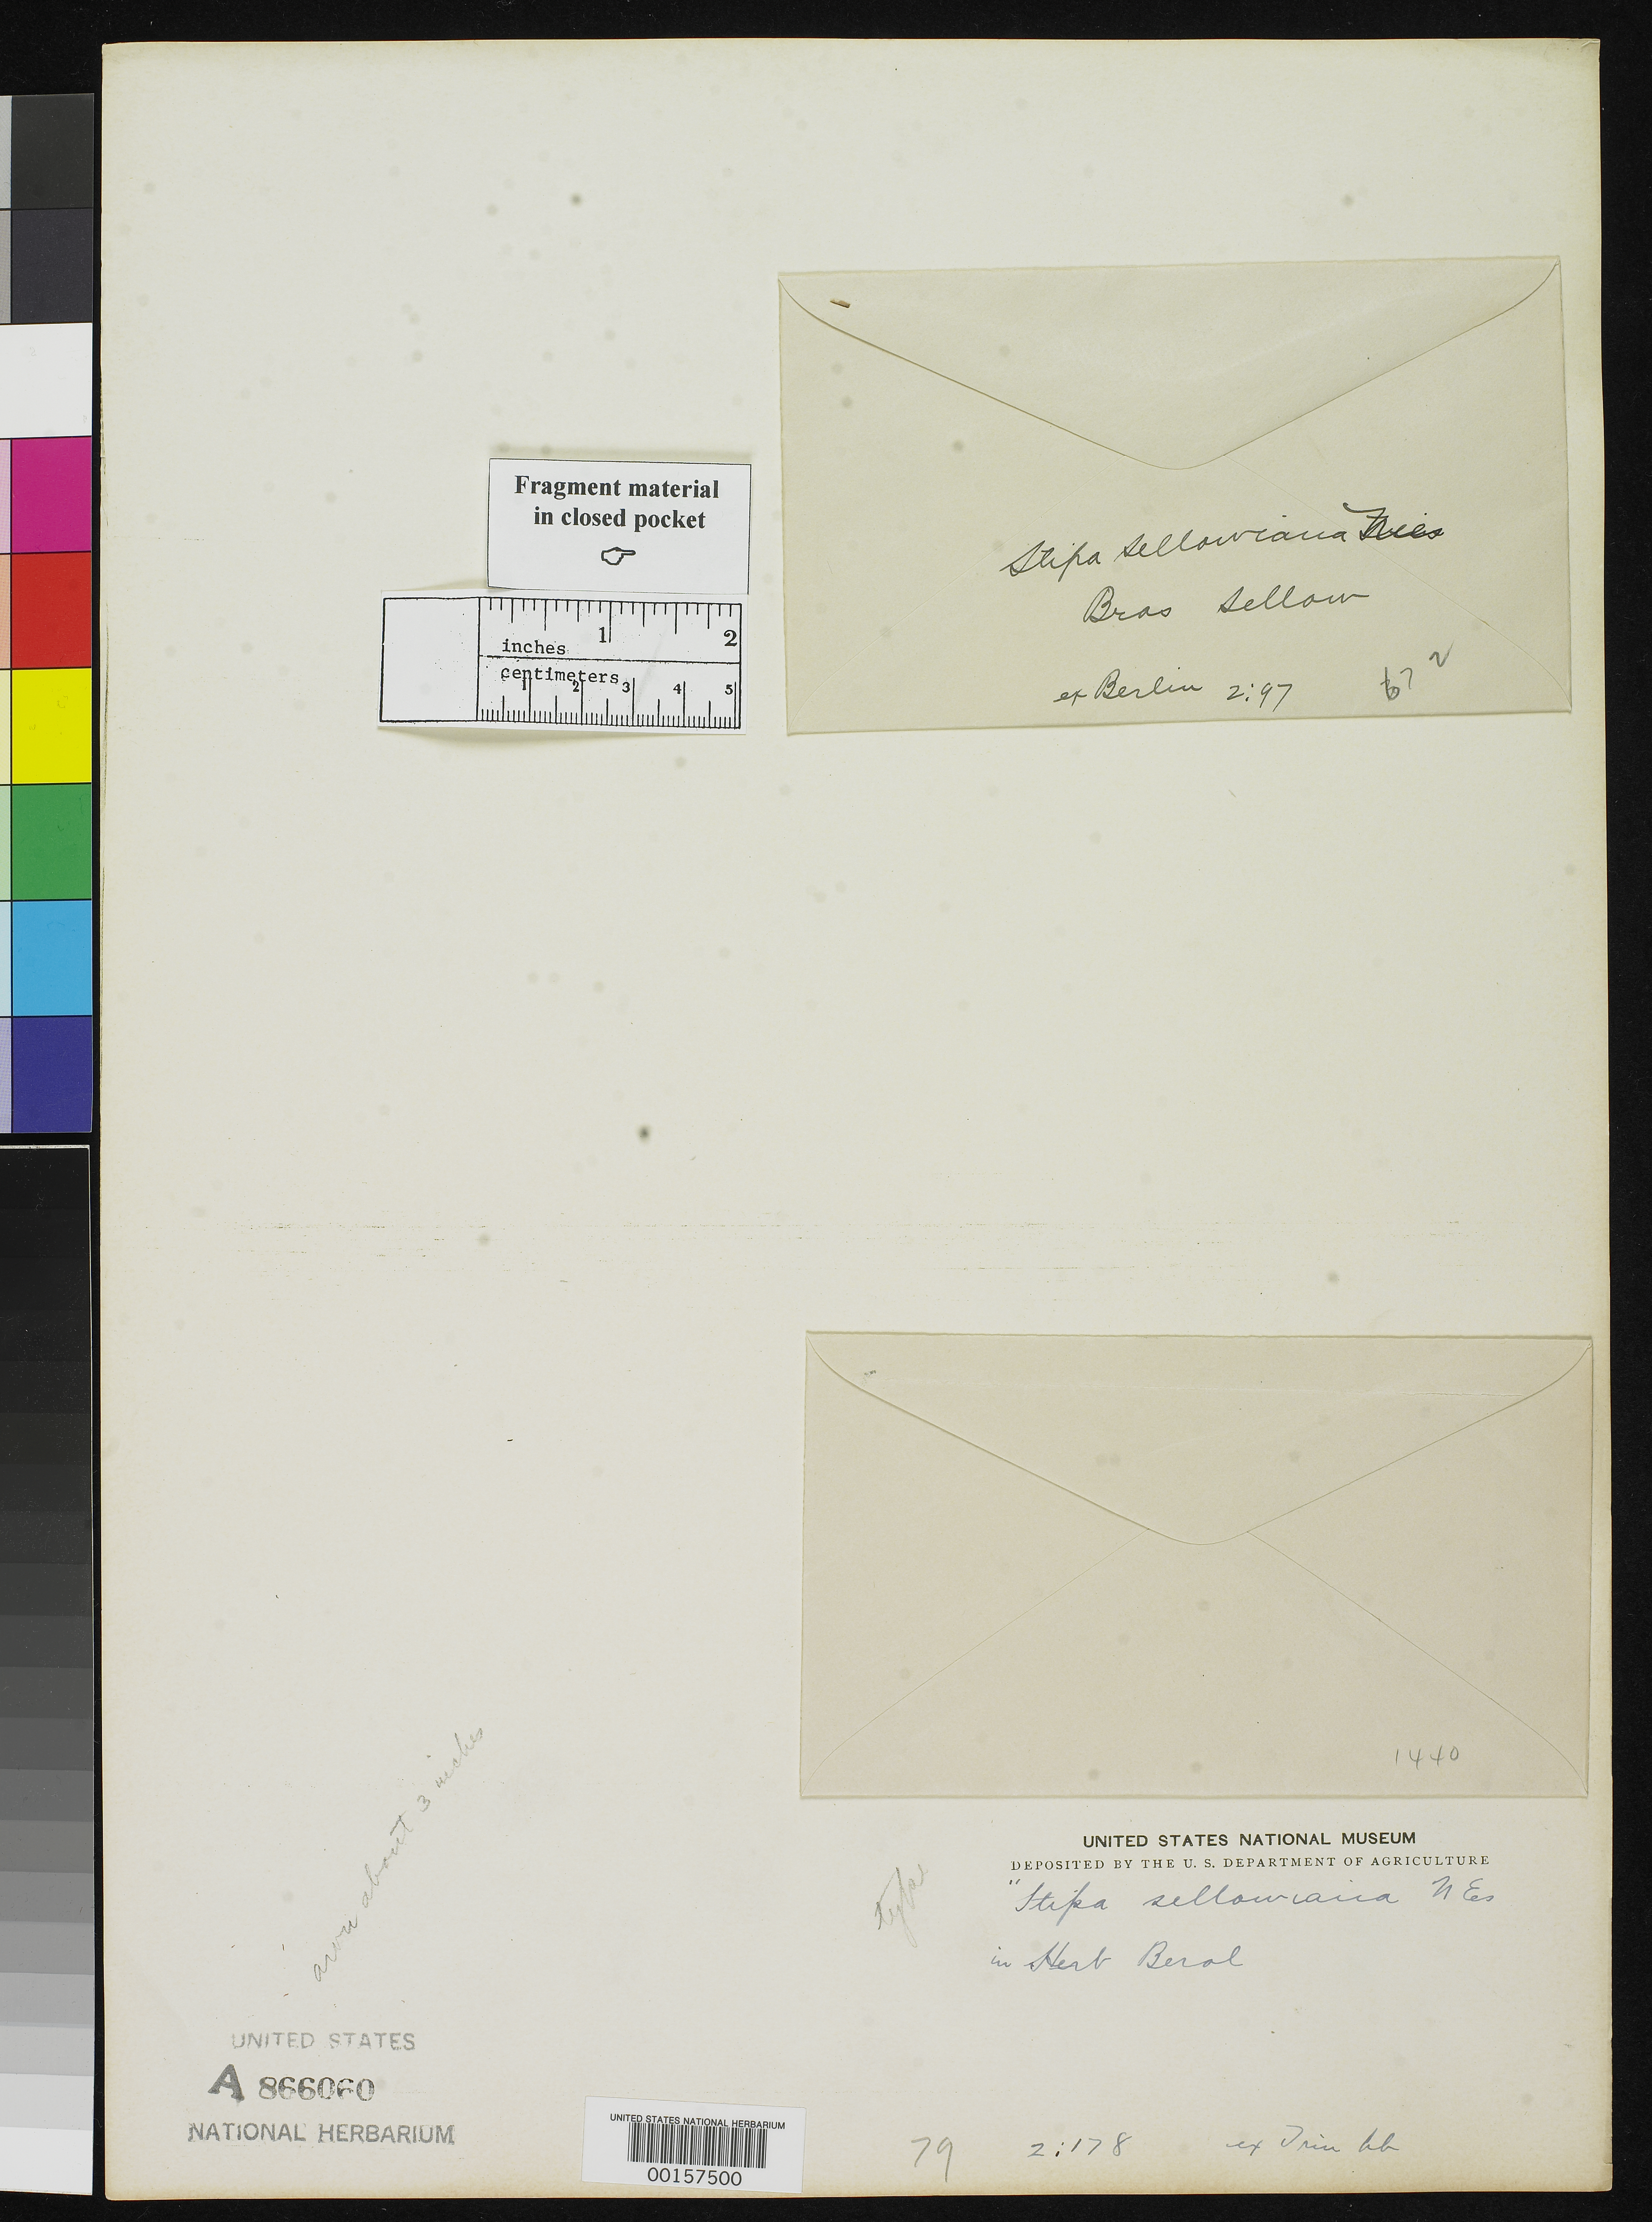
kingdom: Plantae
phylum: Tracheophyta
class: Liliopsida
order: Poales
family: Poaceae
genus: Stipa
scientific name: Stipa sellowiana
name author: Nees ex Trin. & Rupr.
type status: Type Fragment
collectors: F. Sellow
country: Brazil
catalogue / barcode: US 866060A